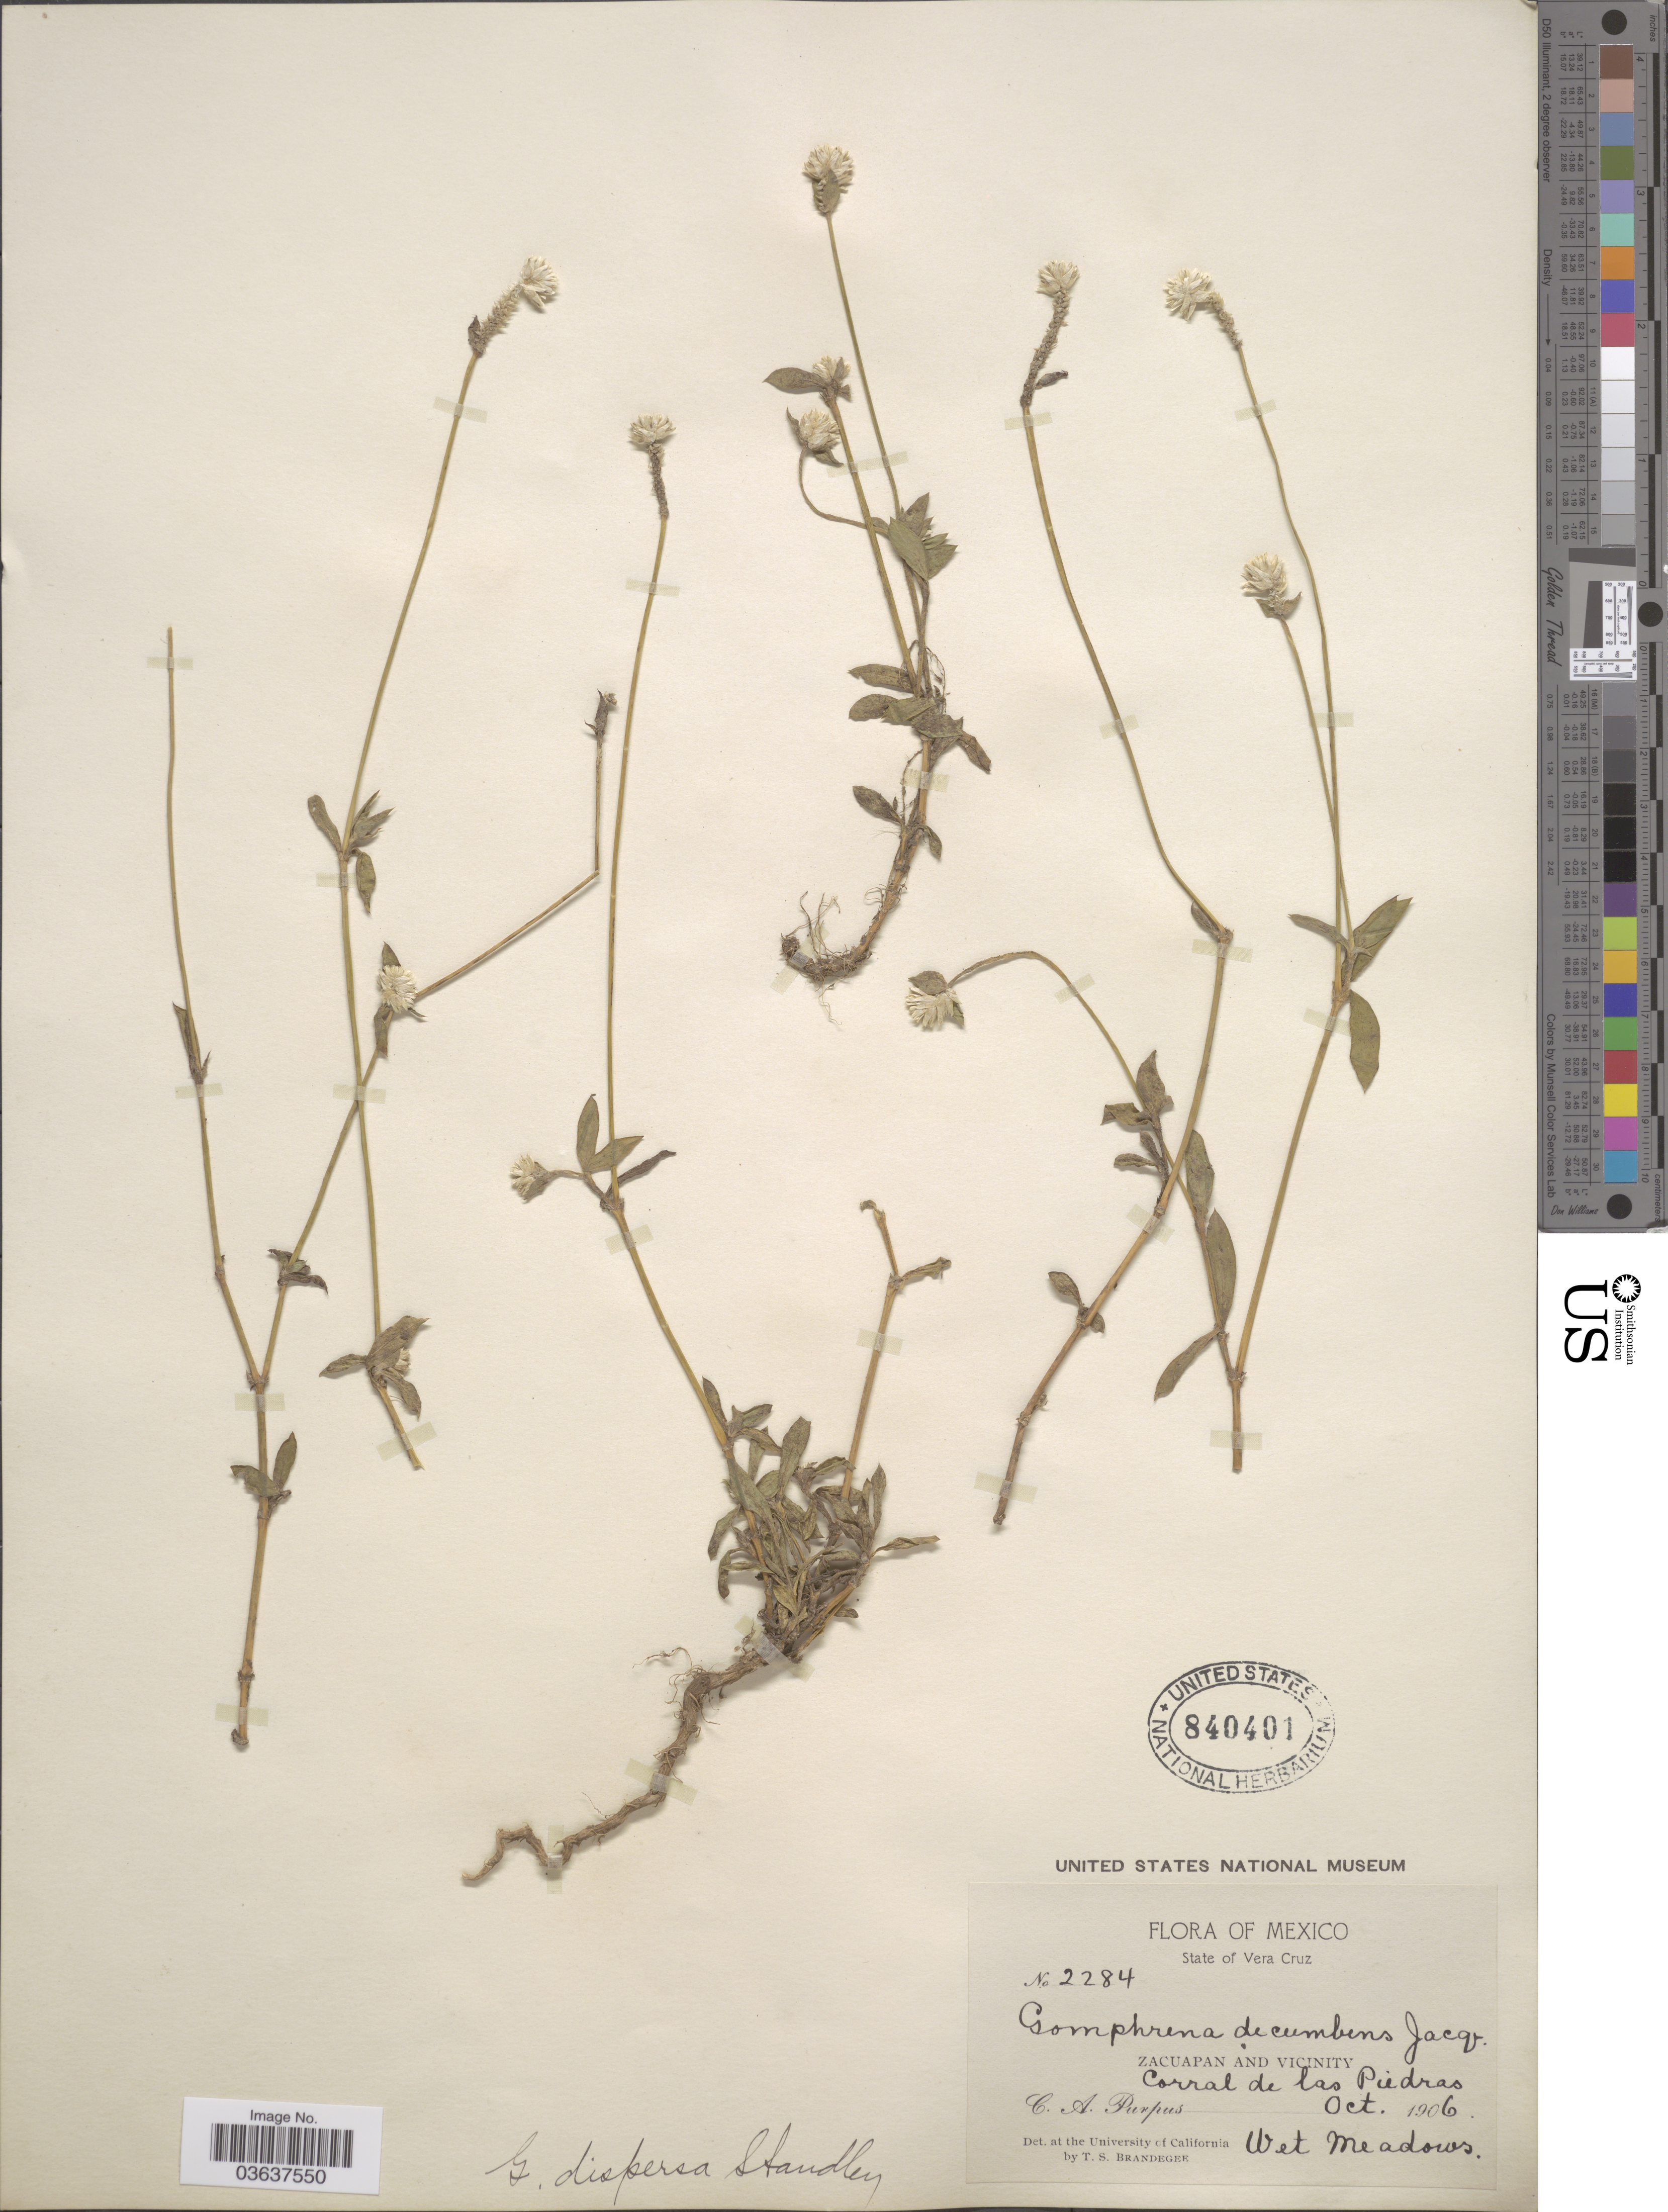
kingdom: Plantae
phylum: Tracheophyta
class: Magnoliopsida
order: Caryophyllales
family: Amaranthaceae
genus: Gomphrena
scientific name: Gomphrena dispersa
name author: Standl.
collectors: C. A. Purpus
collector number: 2284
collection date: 1906-10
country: Mexico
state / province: Veracruz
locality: State of Vera Cruz. Zacuapan and vicinity. Corral de las Piedras.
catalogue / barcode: US 840401